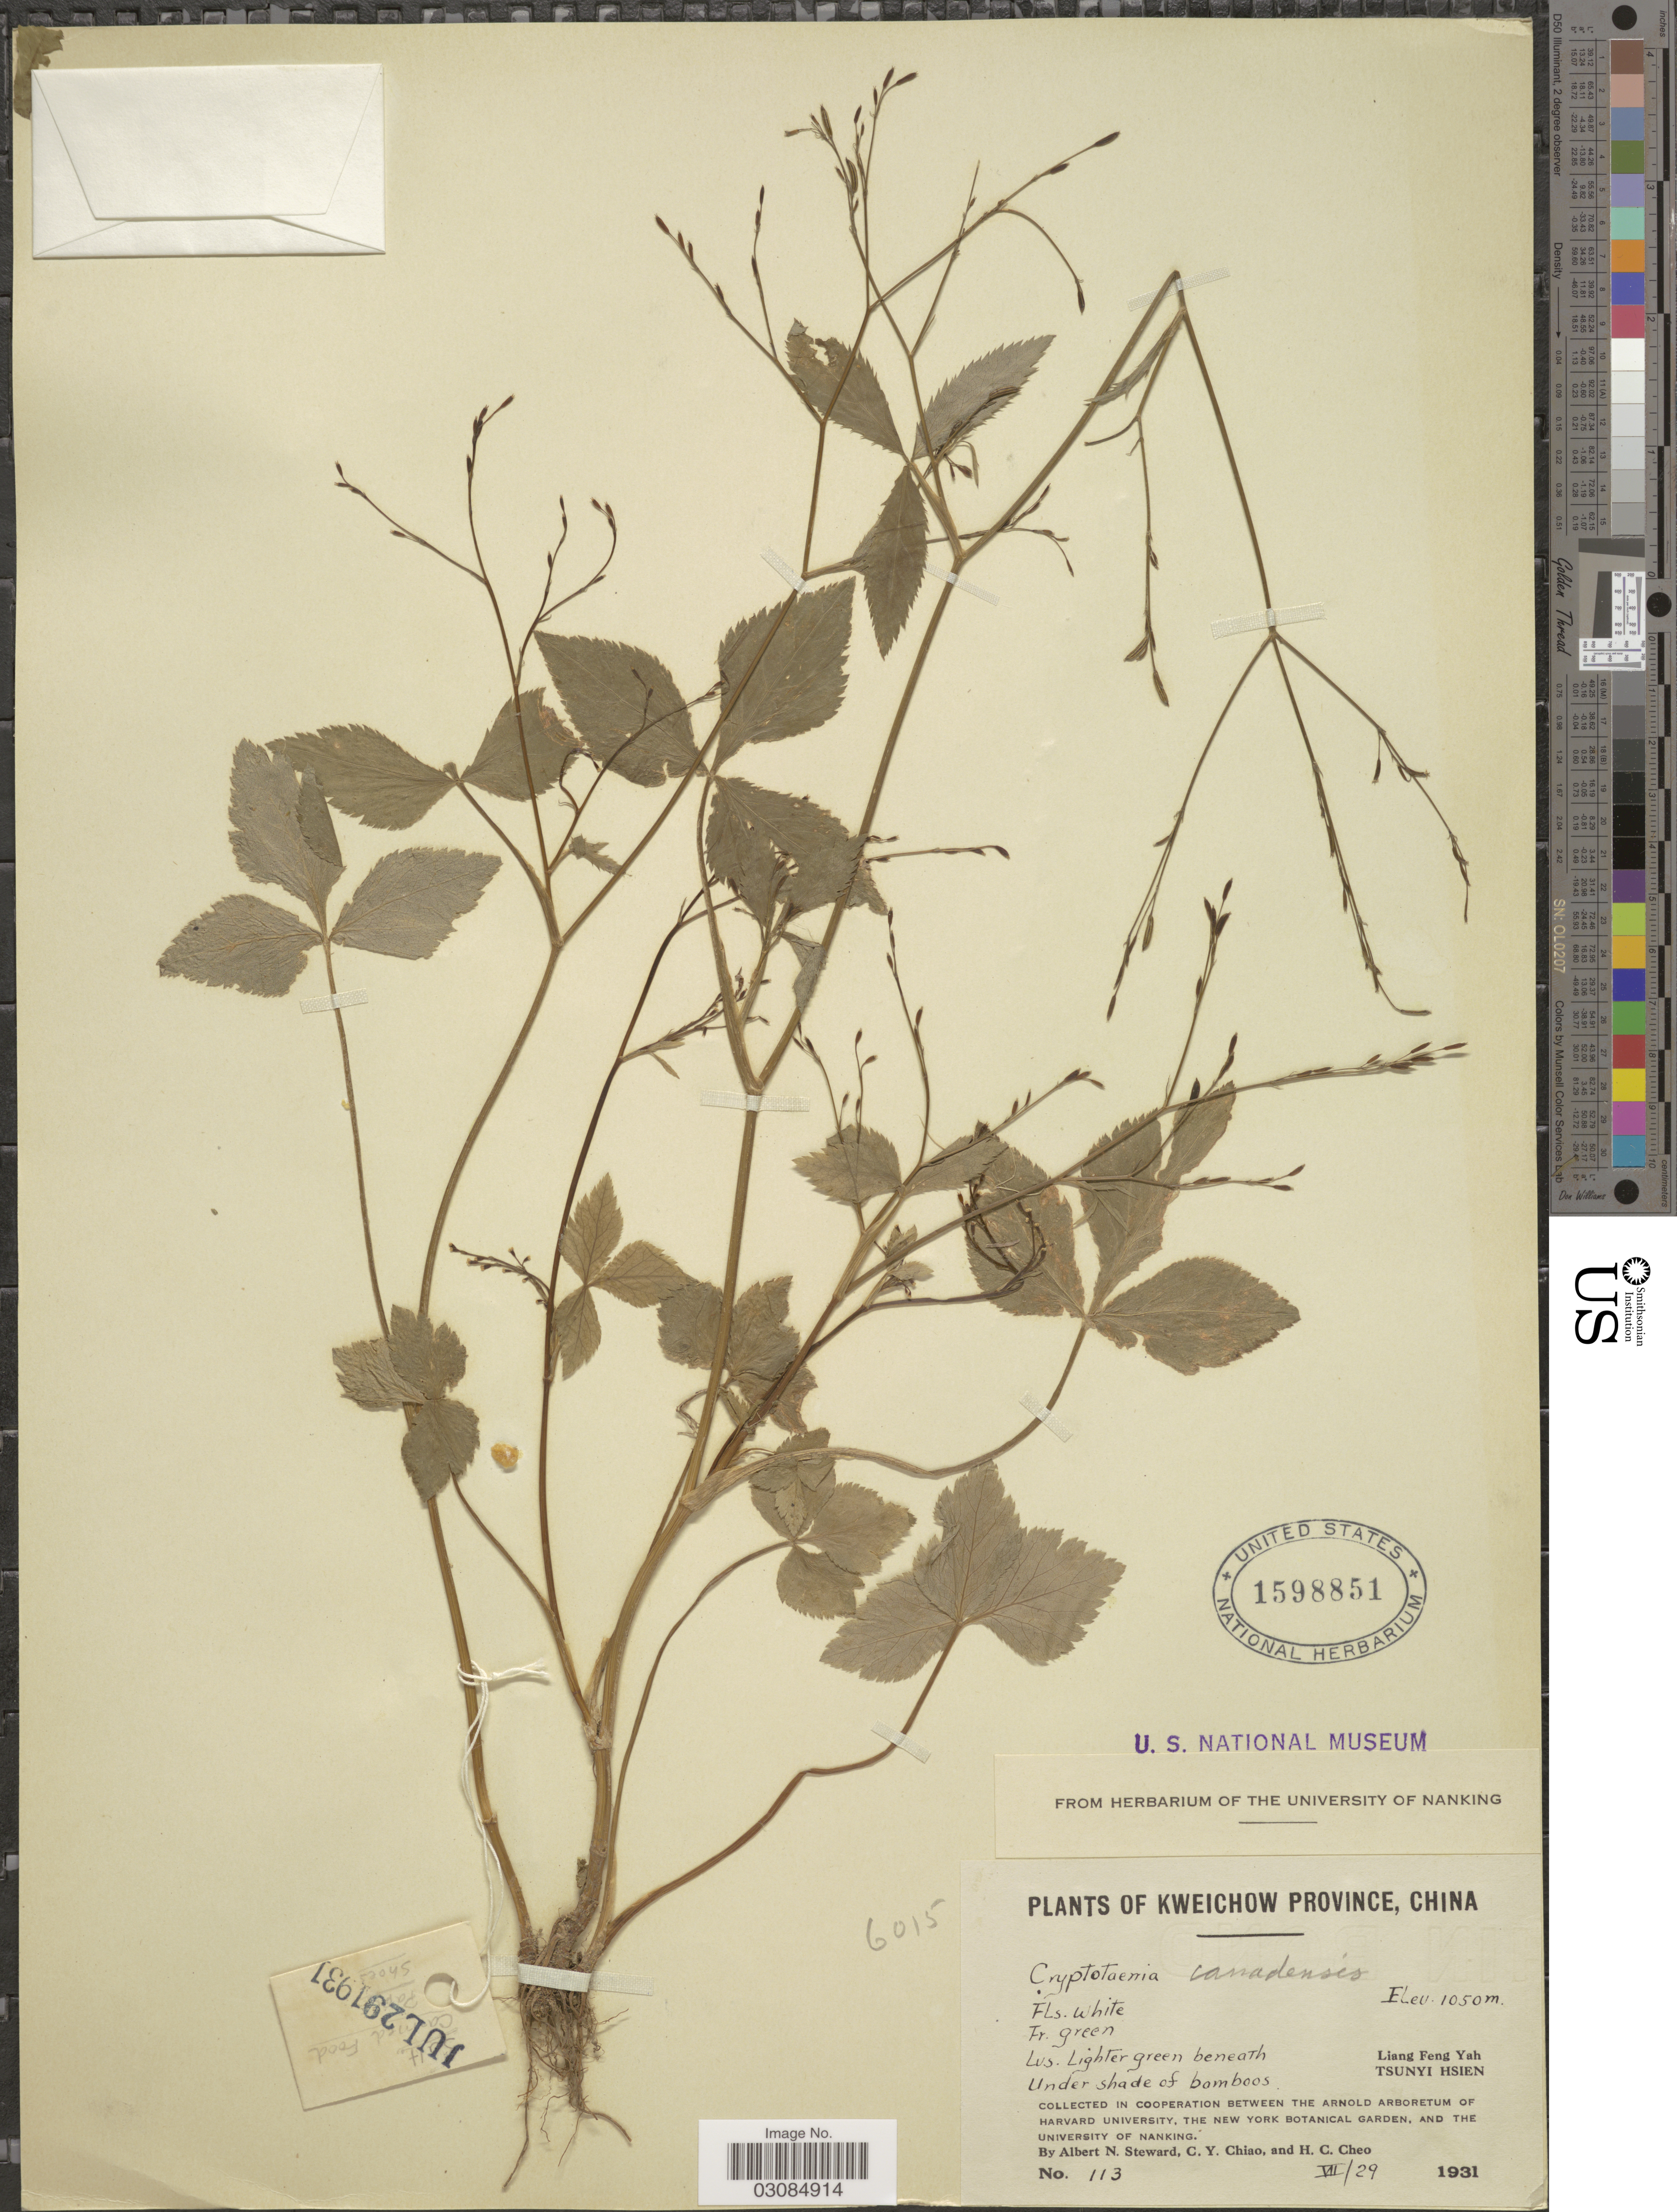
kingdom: Plantae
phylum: Tracheophyta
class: Magnoliopsida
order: Apiales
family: Apiaceae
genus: Cryptotaenia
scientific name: Cryptotaenia canadensis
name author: (L.) DC.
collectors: A. N. Steward, C. Y. Chiao & H. Cheo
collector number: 113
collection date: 1931-07-29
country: China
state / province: Guizhou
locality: Kweichow Province. Liang Feng Yah. Tsunyi Hsien.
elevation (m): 1050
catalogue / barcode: US 1598851